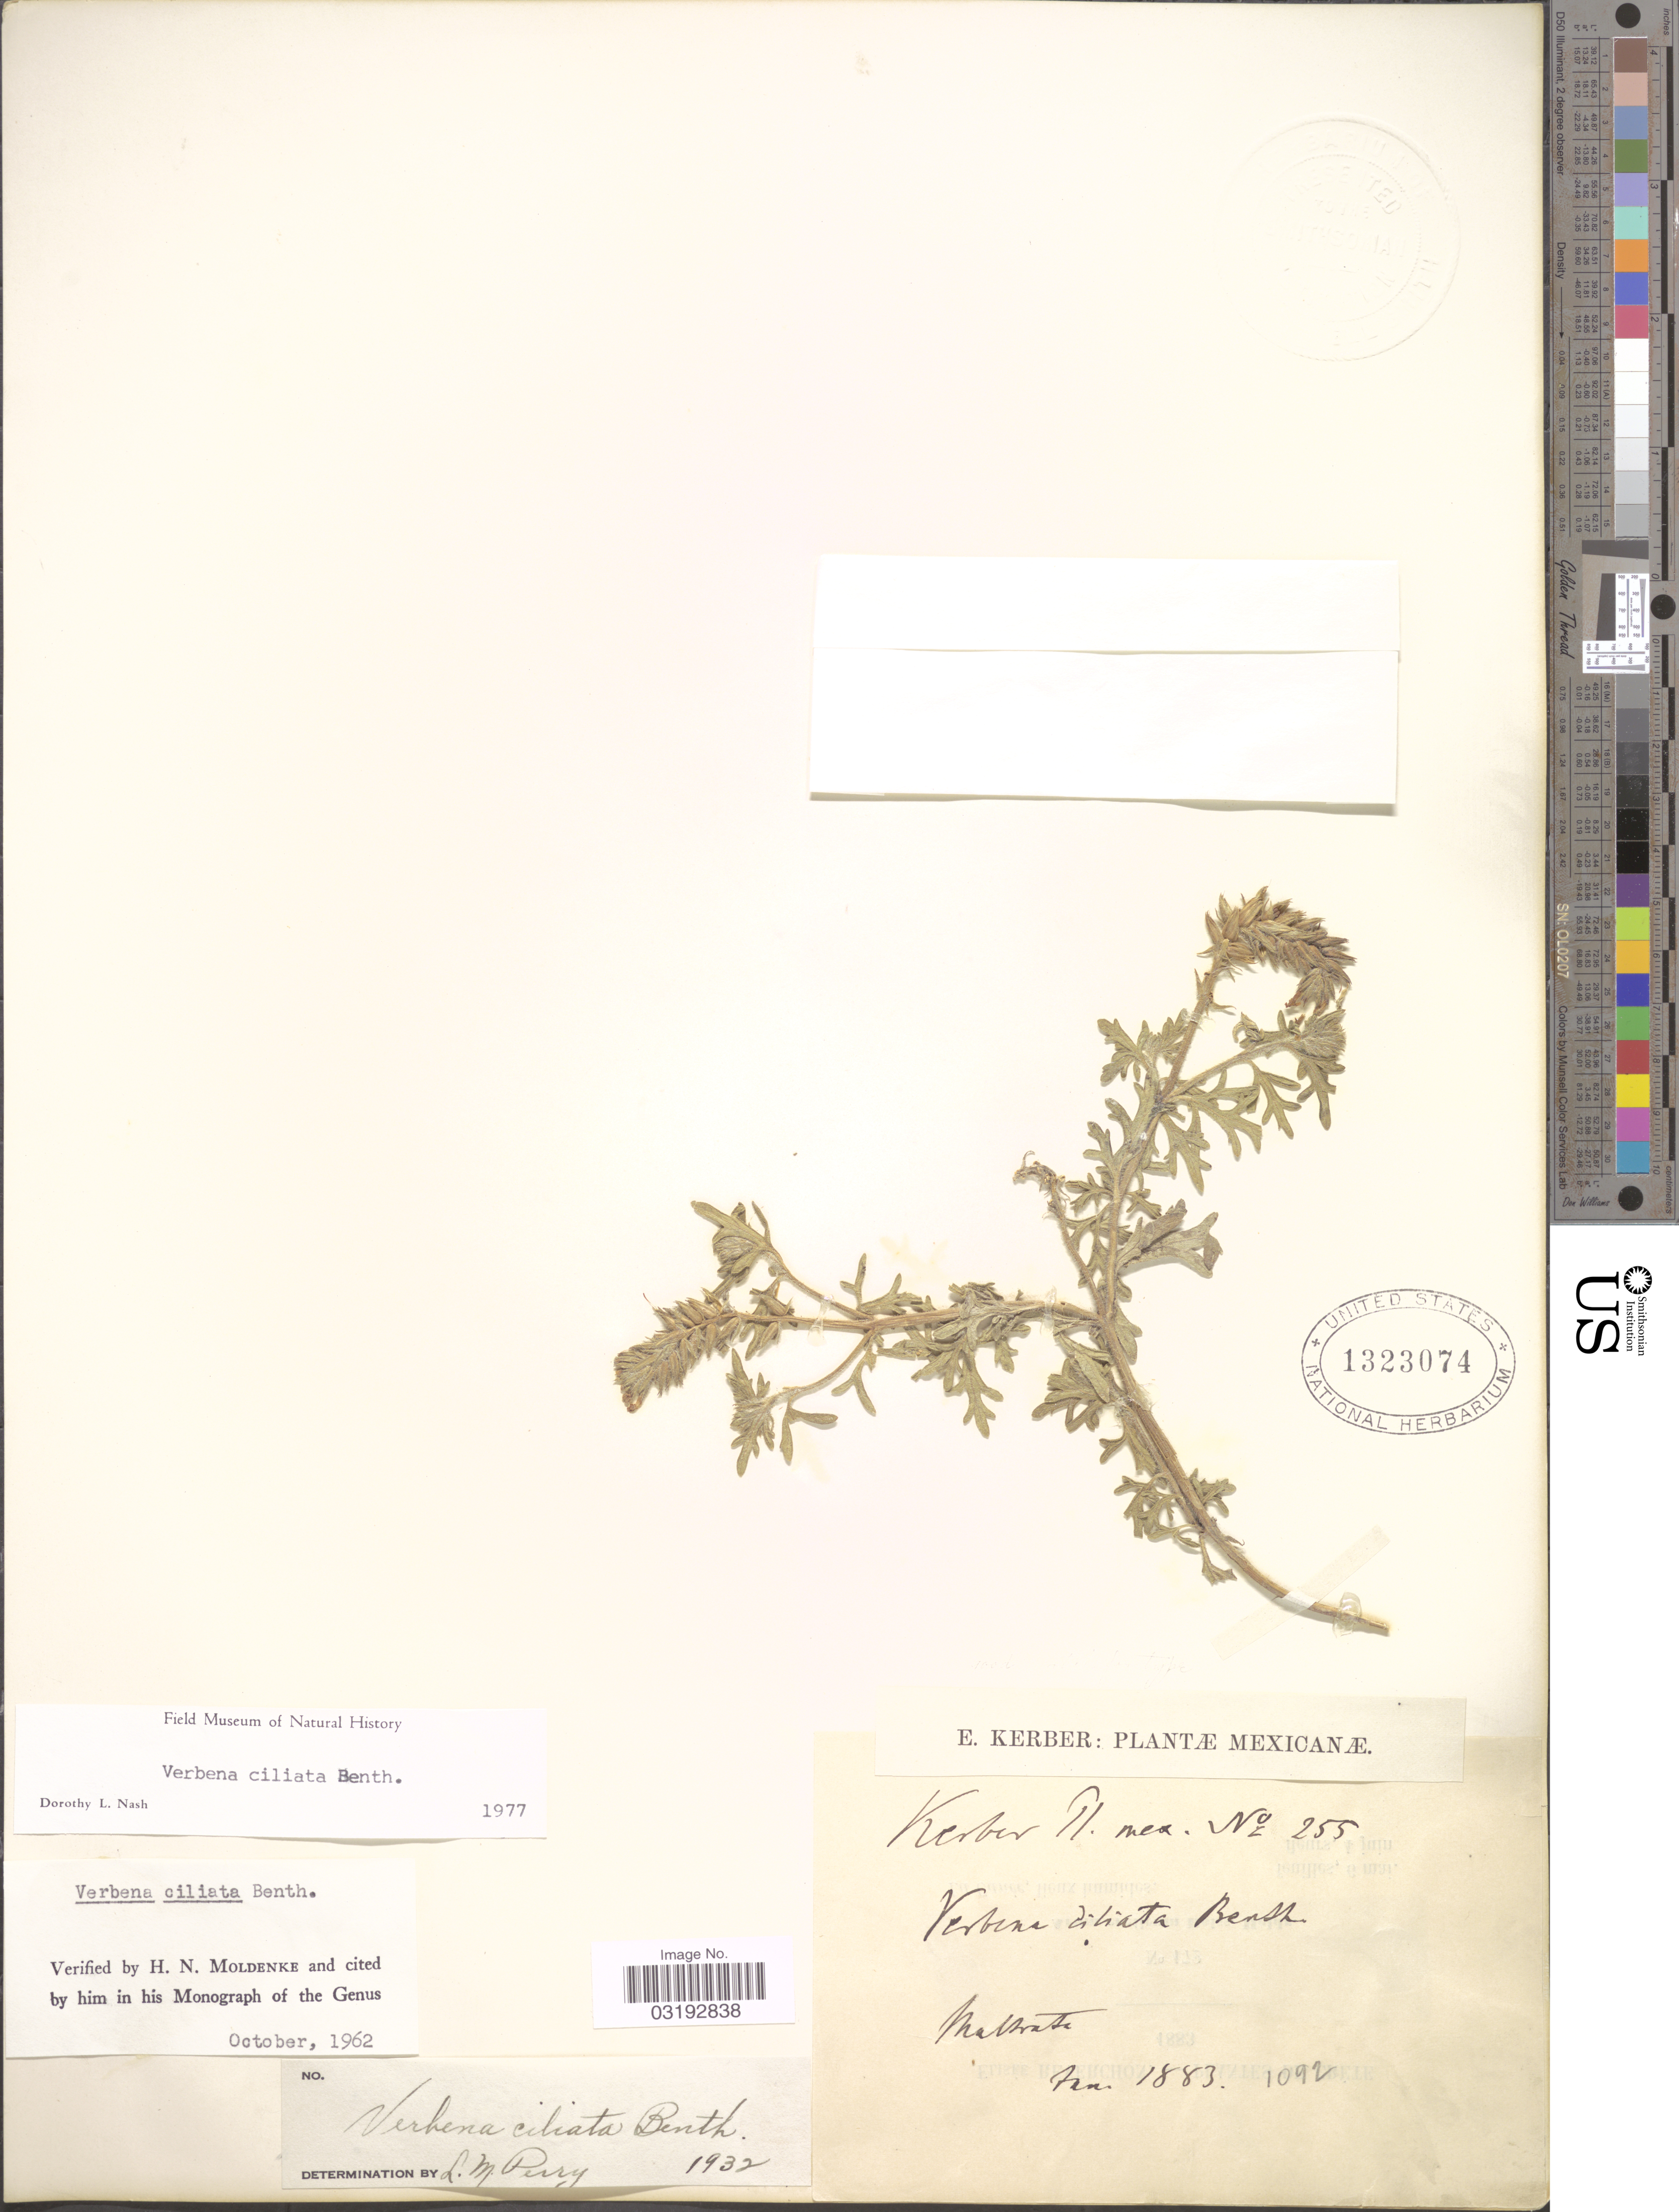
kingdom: Plantae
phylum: Tracheophyta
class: Magnoliopsida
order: Lamiales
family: Verbenaceae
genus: Verbena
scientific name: Verbena ciliata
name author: Benth.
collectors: E. Kerber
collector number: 255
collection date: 1883-01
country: Mexico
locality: Maltrata.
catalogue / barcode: US 1323074